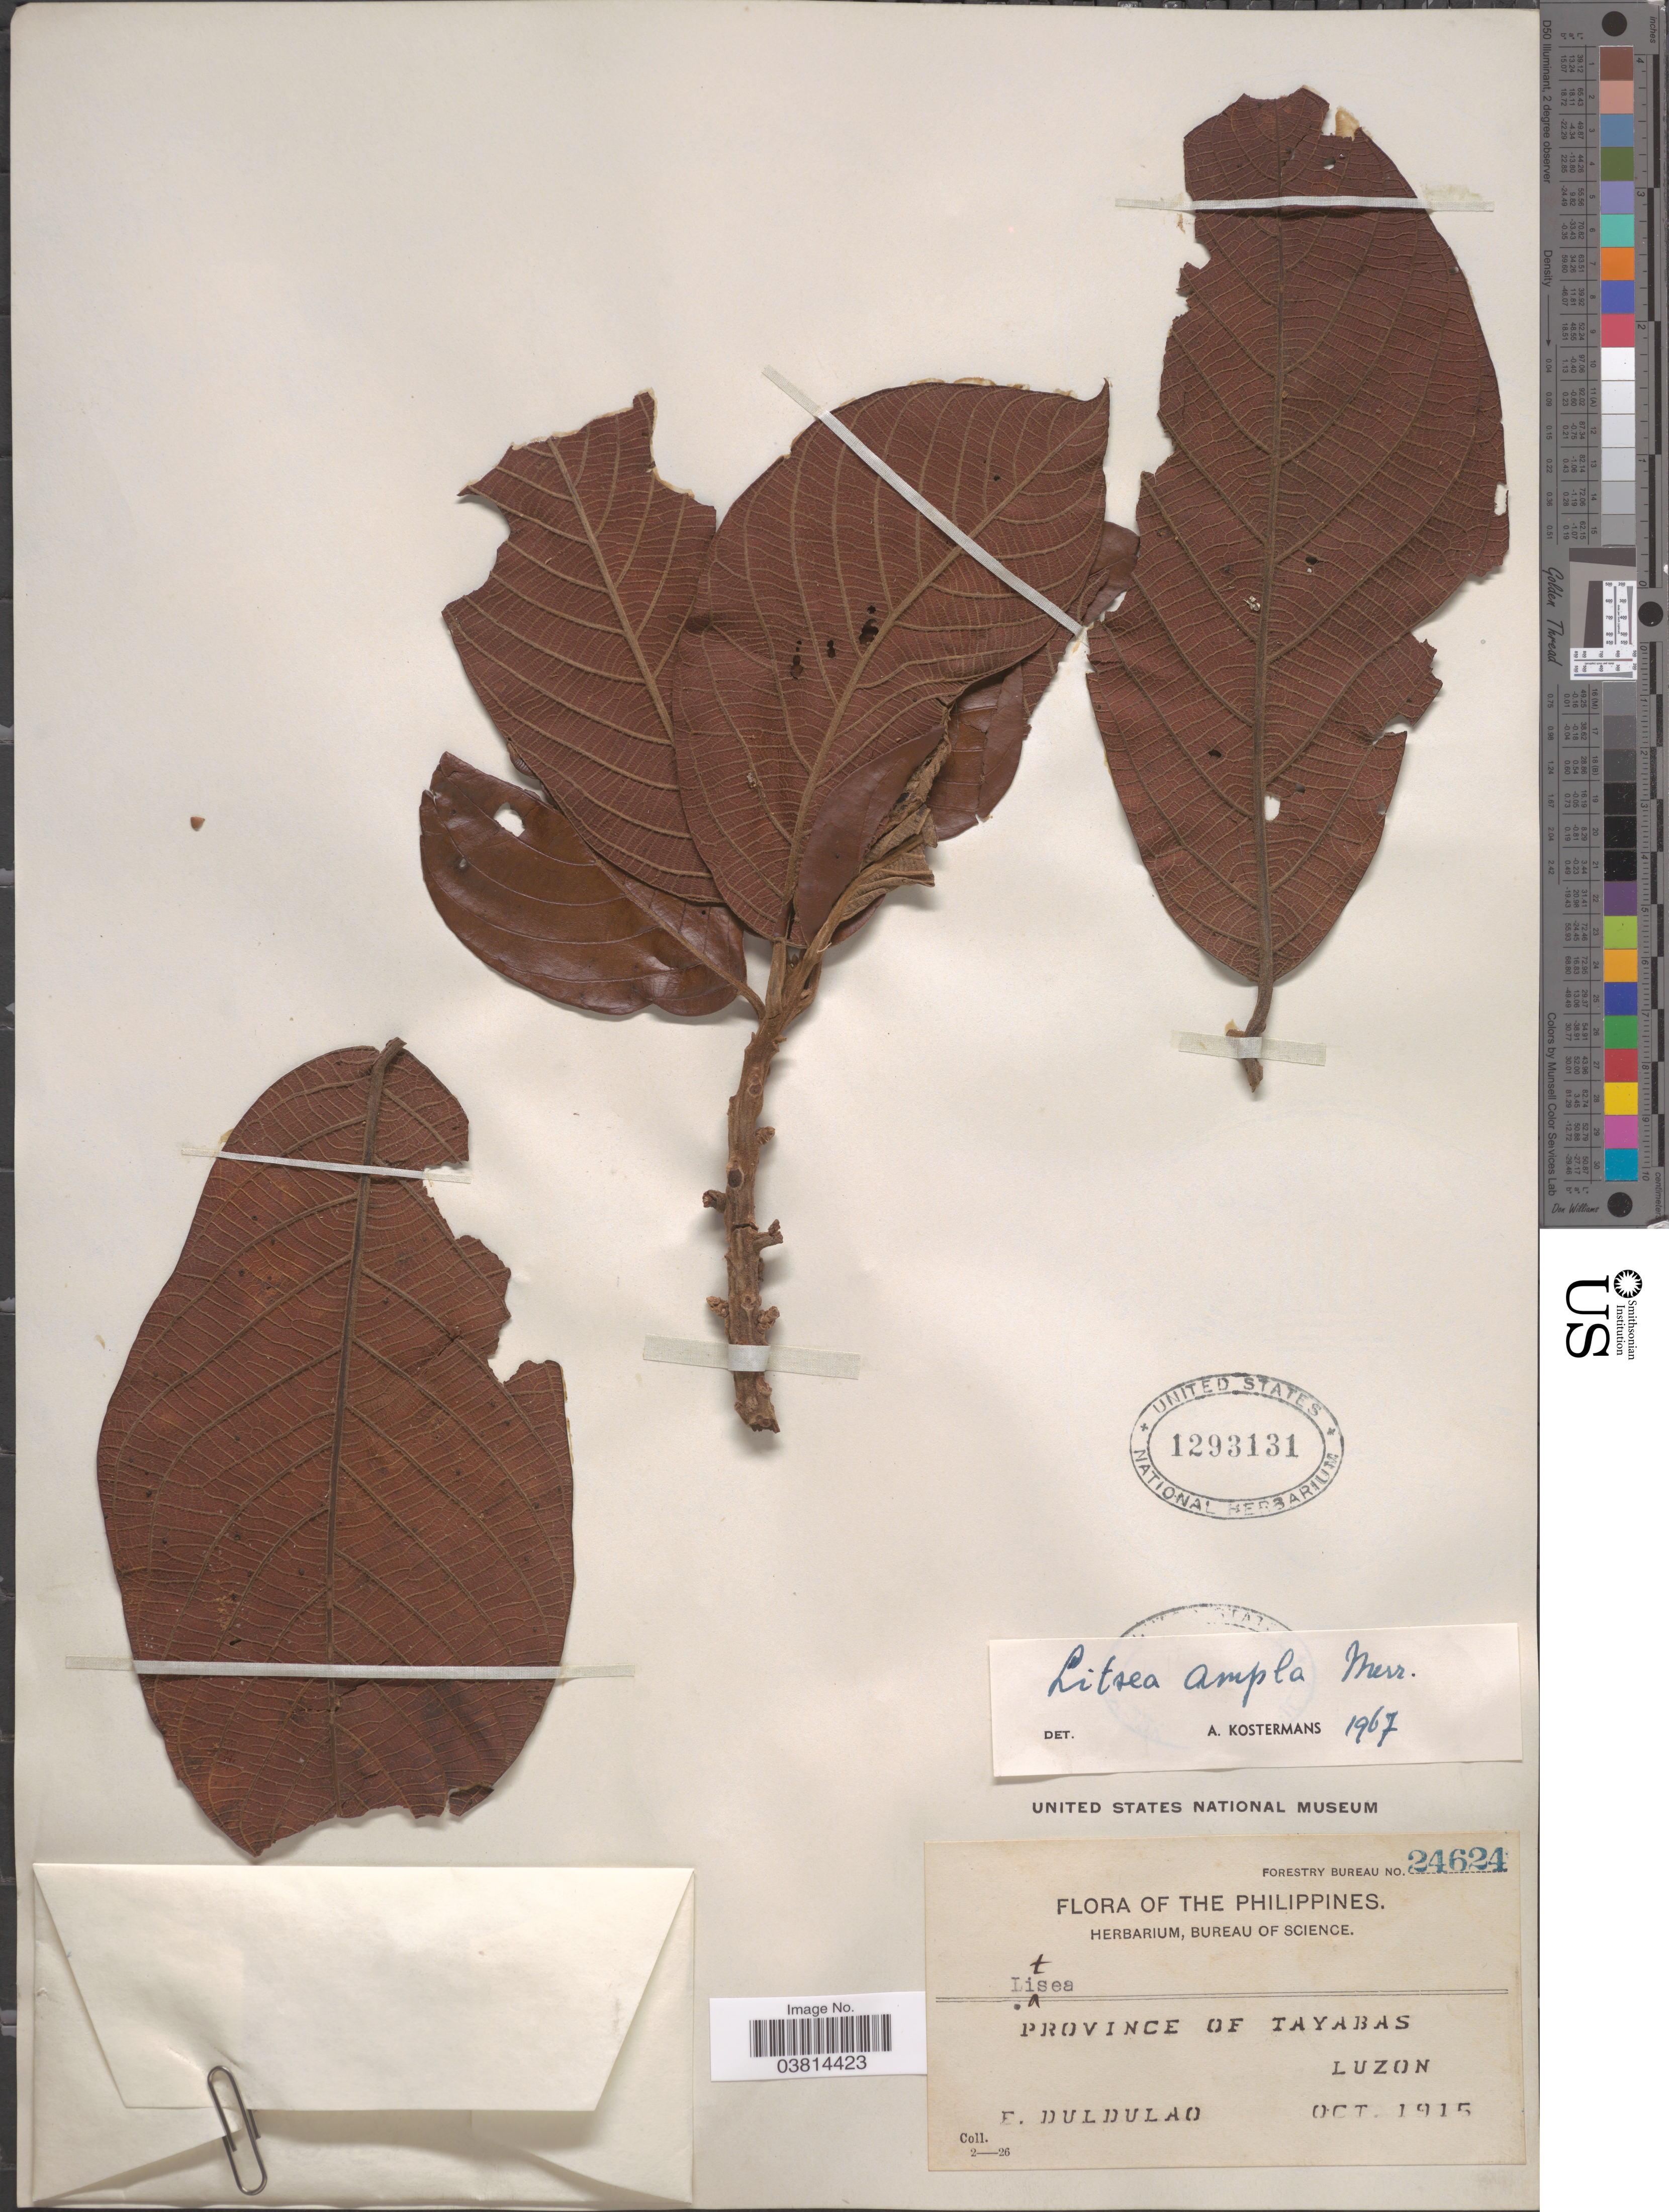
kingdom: Plantae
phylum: Tracheophyta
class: Magnoliopsida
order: Laurales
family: Lauraceae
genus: Litsea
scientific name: Litsea ampla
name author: Merr.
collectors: E. Duldulao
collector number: Forestry Bureau 24624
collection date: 1915-10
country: Philippines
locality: Province of Tayabas. Luzon.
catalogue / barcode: US 1293131